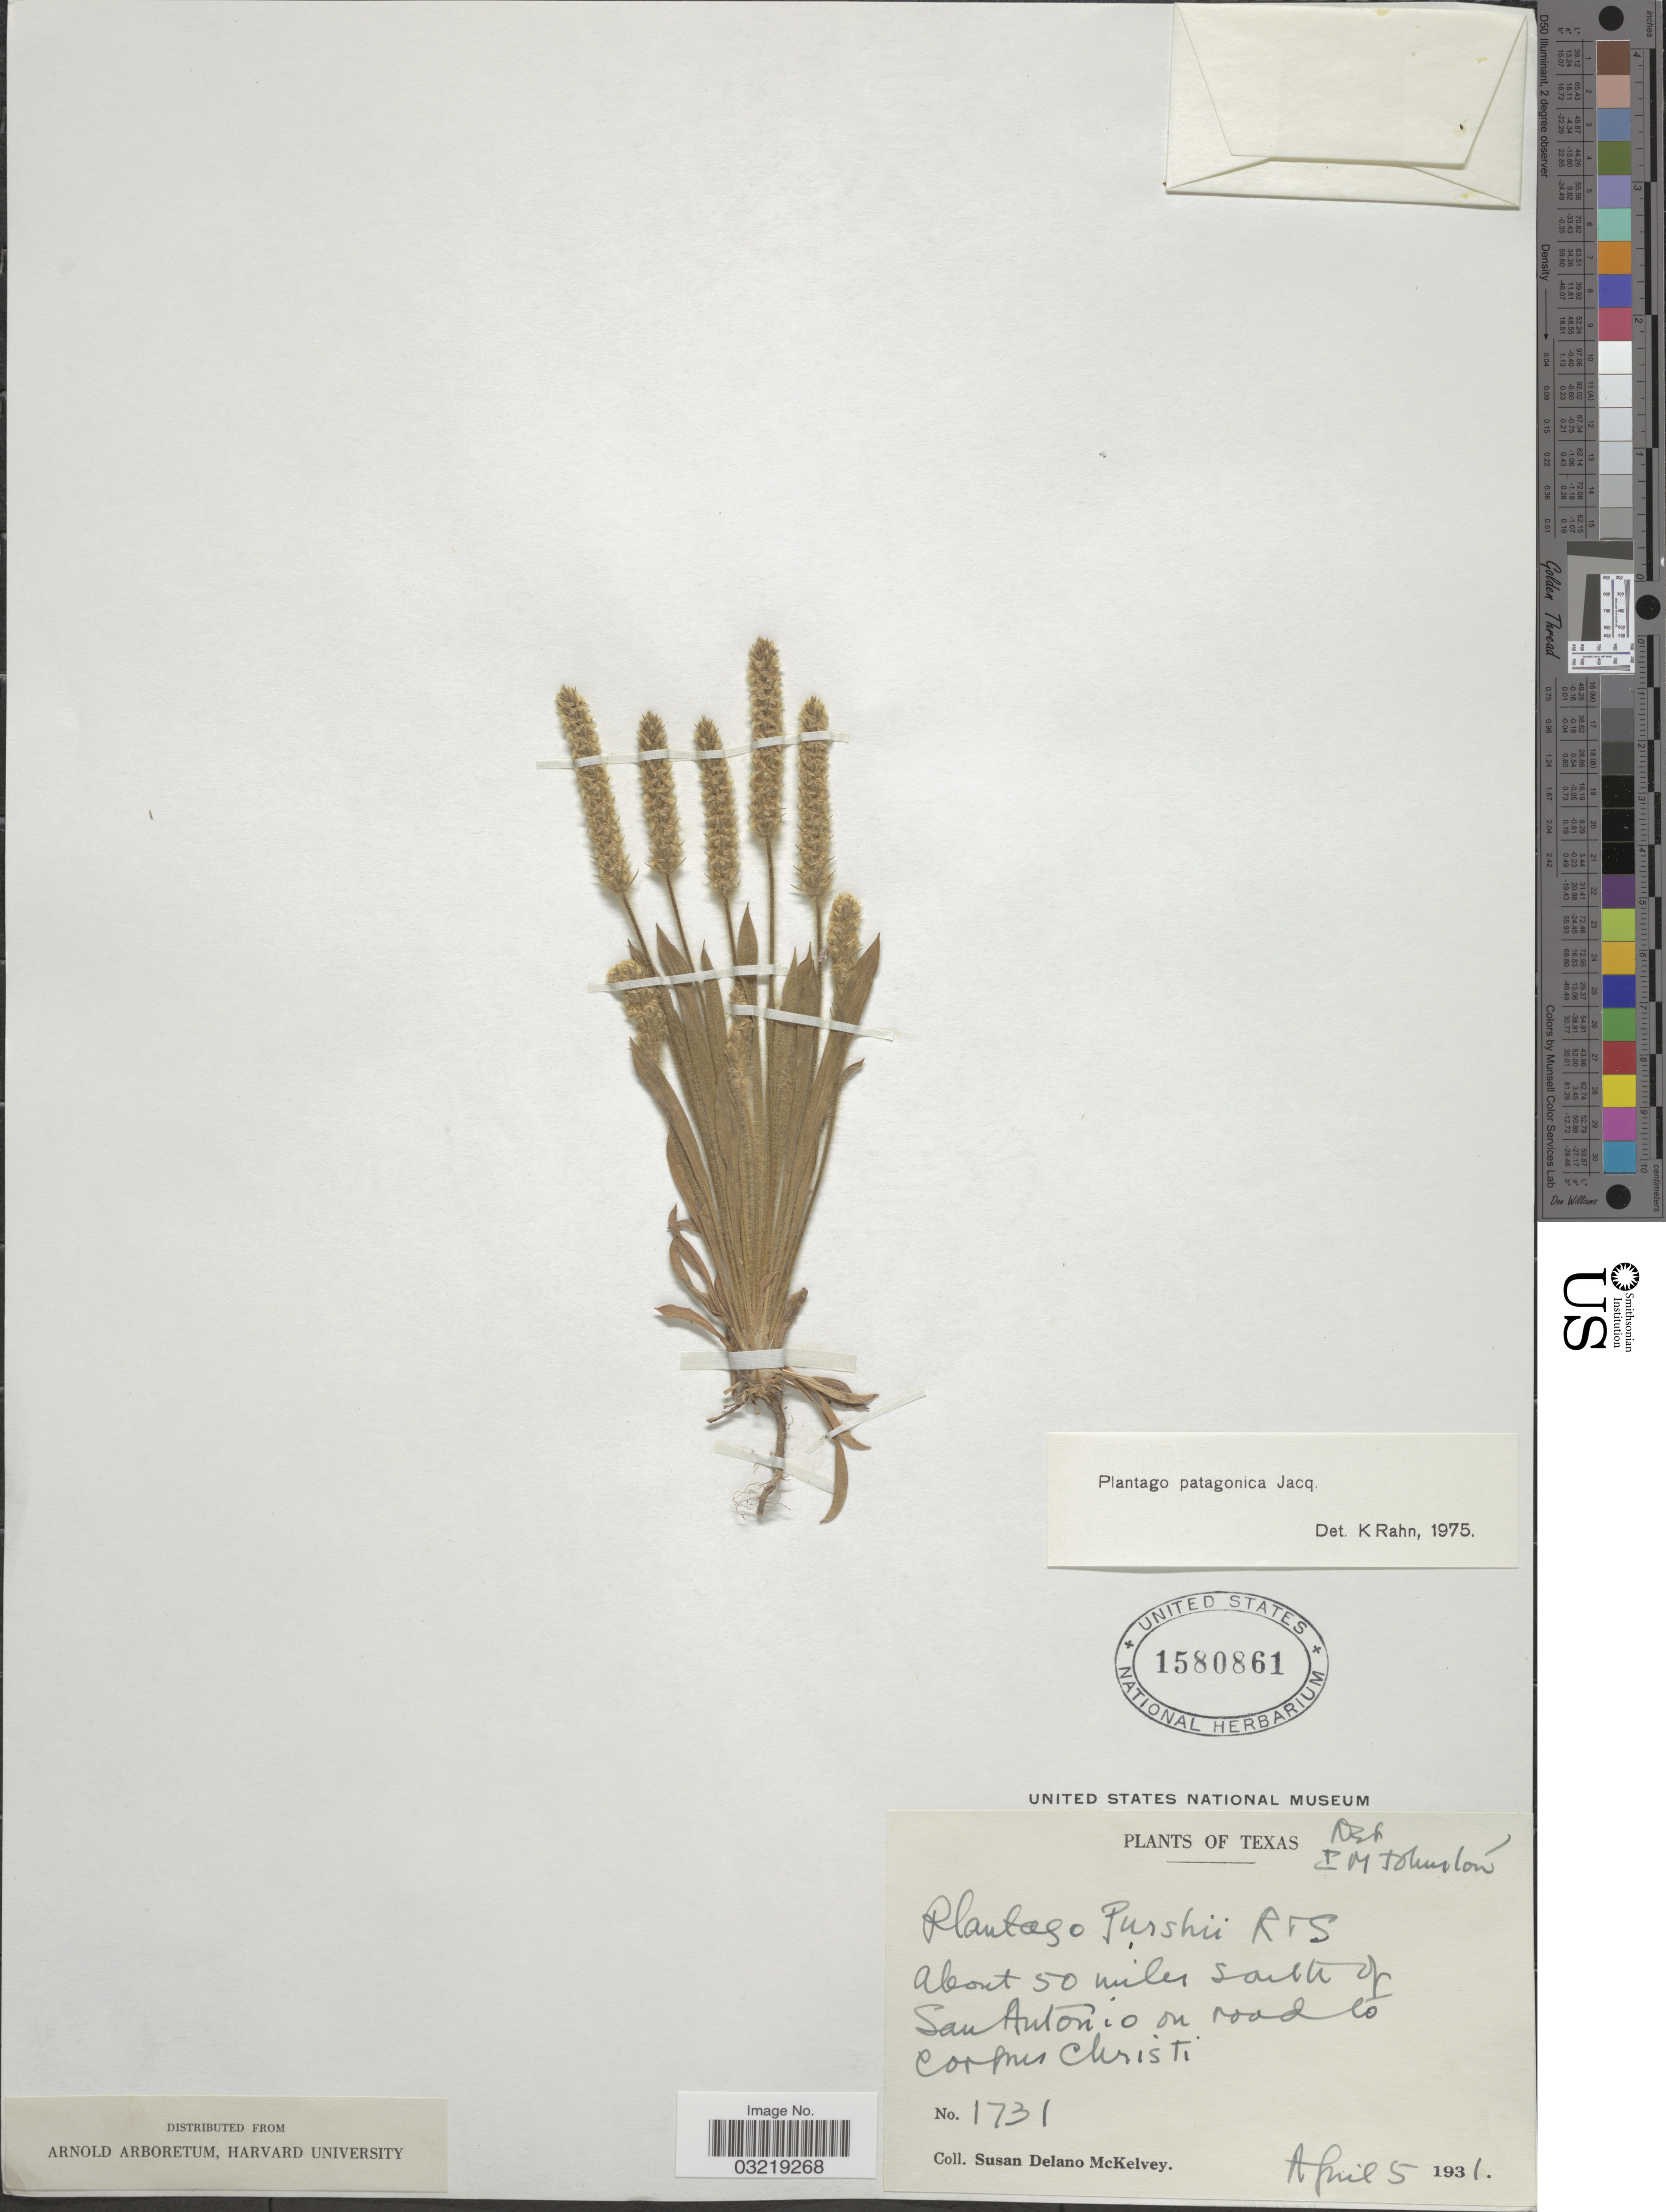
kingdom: Plantae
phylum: Tracheophyta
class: Magnoliopsida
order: Lamiales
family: Plantaginaceae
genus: Plantago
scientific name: Plantago patagonica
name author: Jacq.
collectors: S. A. McKelvey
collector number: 1731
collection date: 1931-04-05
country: United States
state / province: Texas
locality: About 50 miles south of San Antonio on road to Corpus Christi.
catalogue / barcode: US 1580861